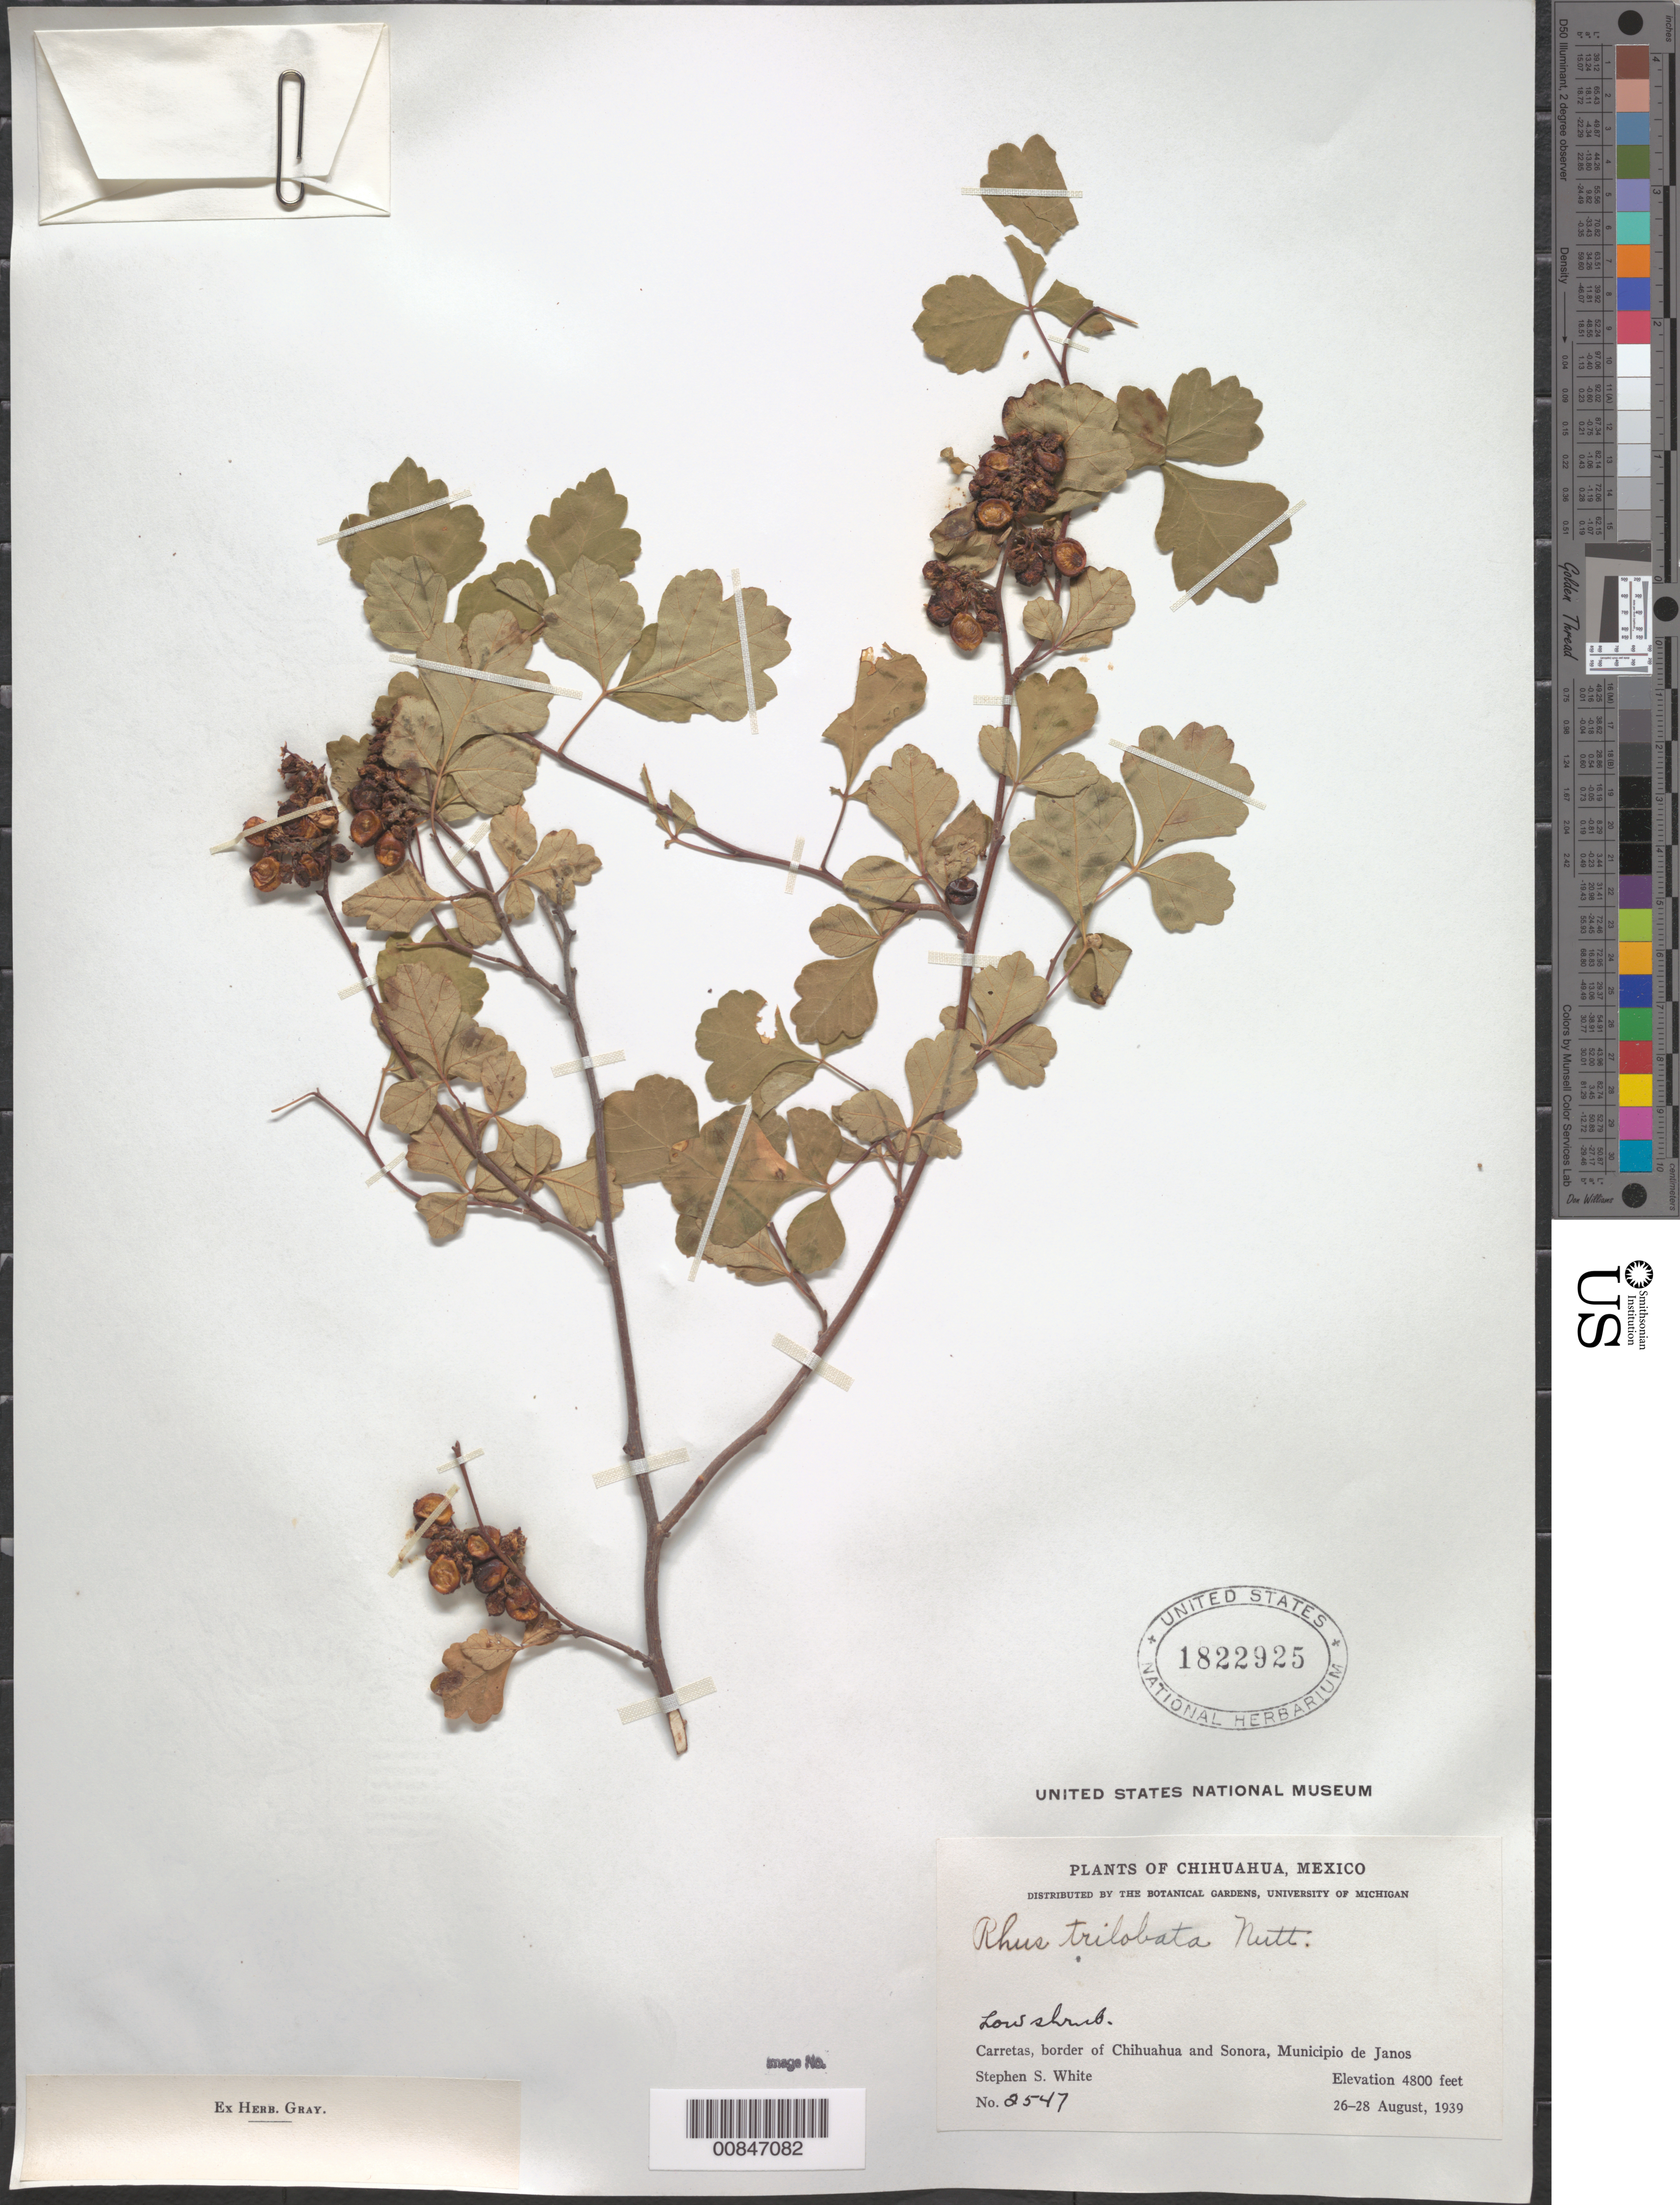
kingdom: Plantae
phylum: Tracheophyta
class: Magnoliopsida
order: Sapindales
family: Anacardiaceae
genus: Rhus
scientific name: Rhus trilobata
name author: Nutt.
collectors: S. S. White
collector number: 2547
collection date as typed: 25 Aug 1939 to 28 Aug 1939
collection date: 1939-08-25/1939-08-28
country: Mexico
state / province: Chihuahua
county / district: Janos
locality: Carretas, border of Chihuahua and Sonora.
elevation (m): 1463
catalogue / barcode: US 1822925